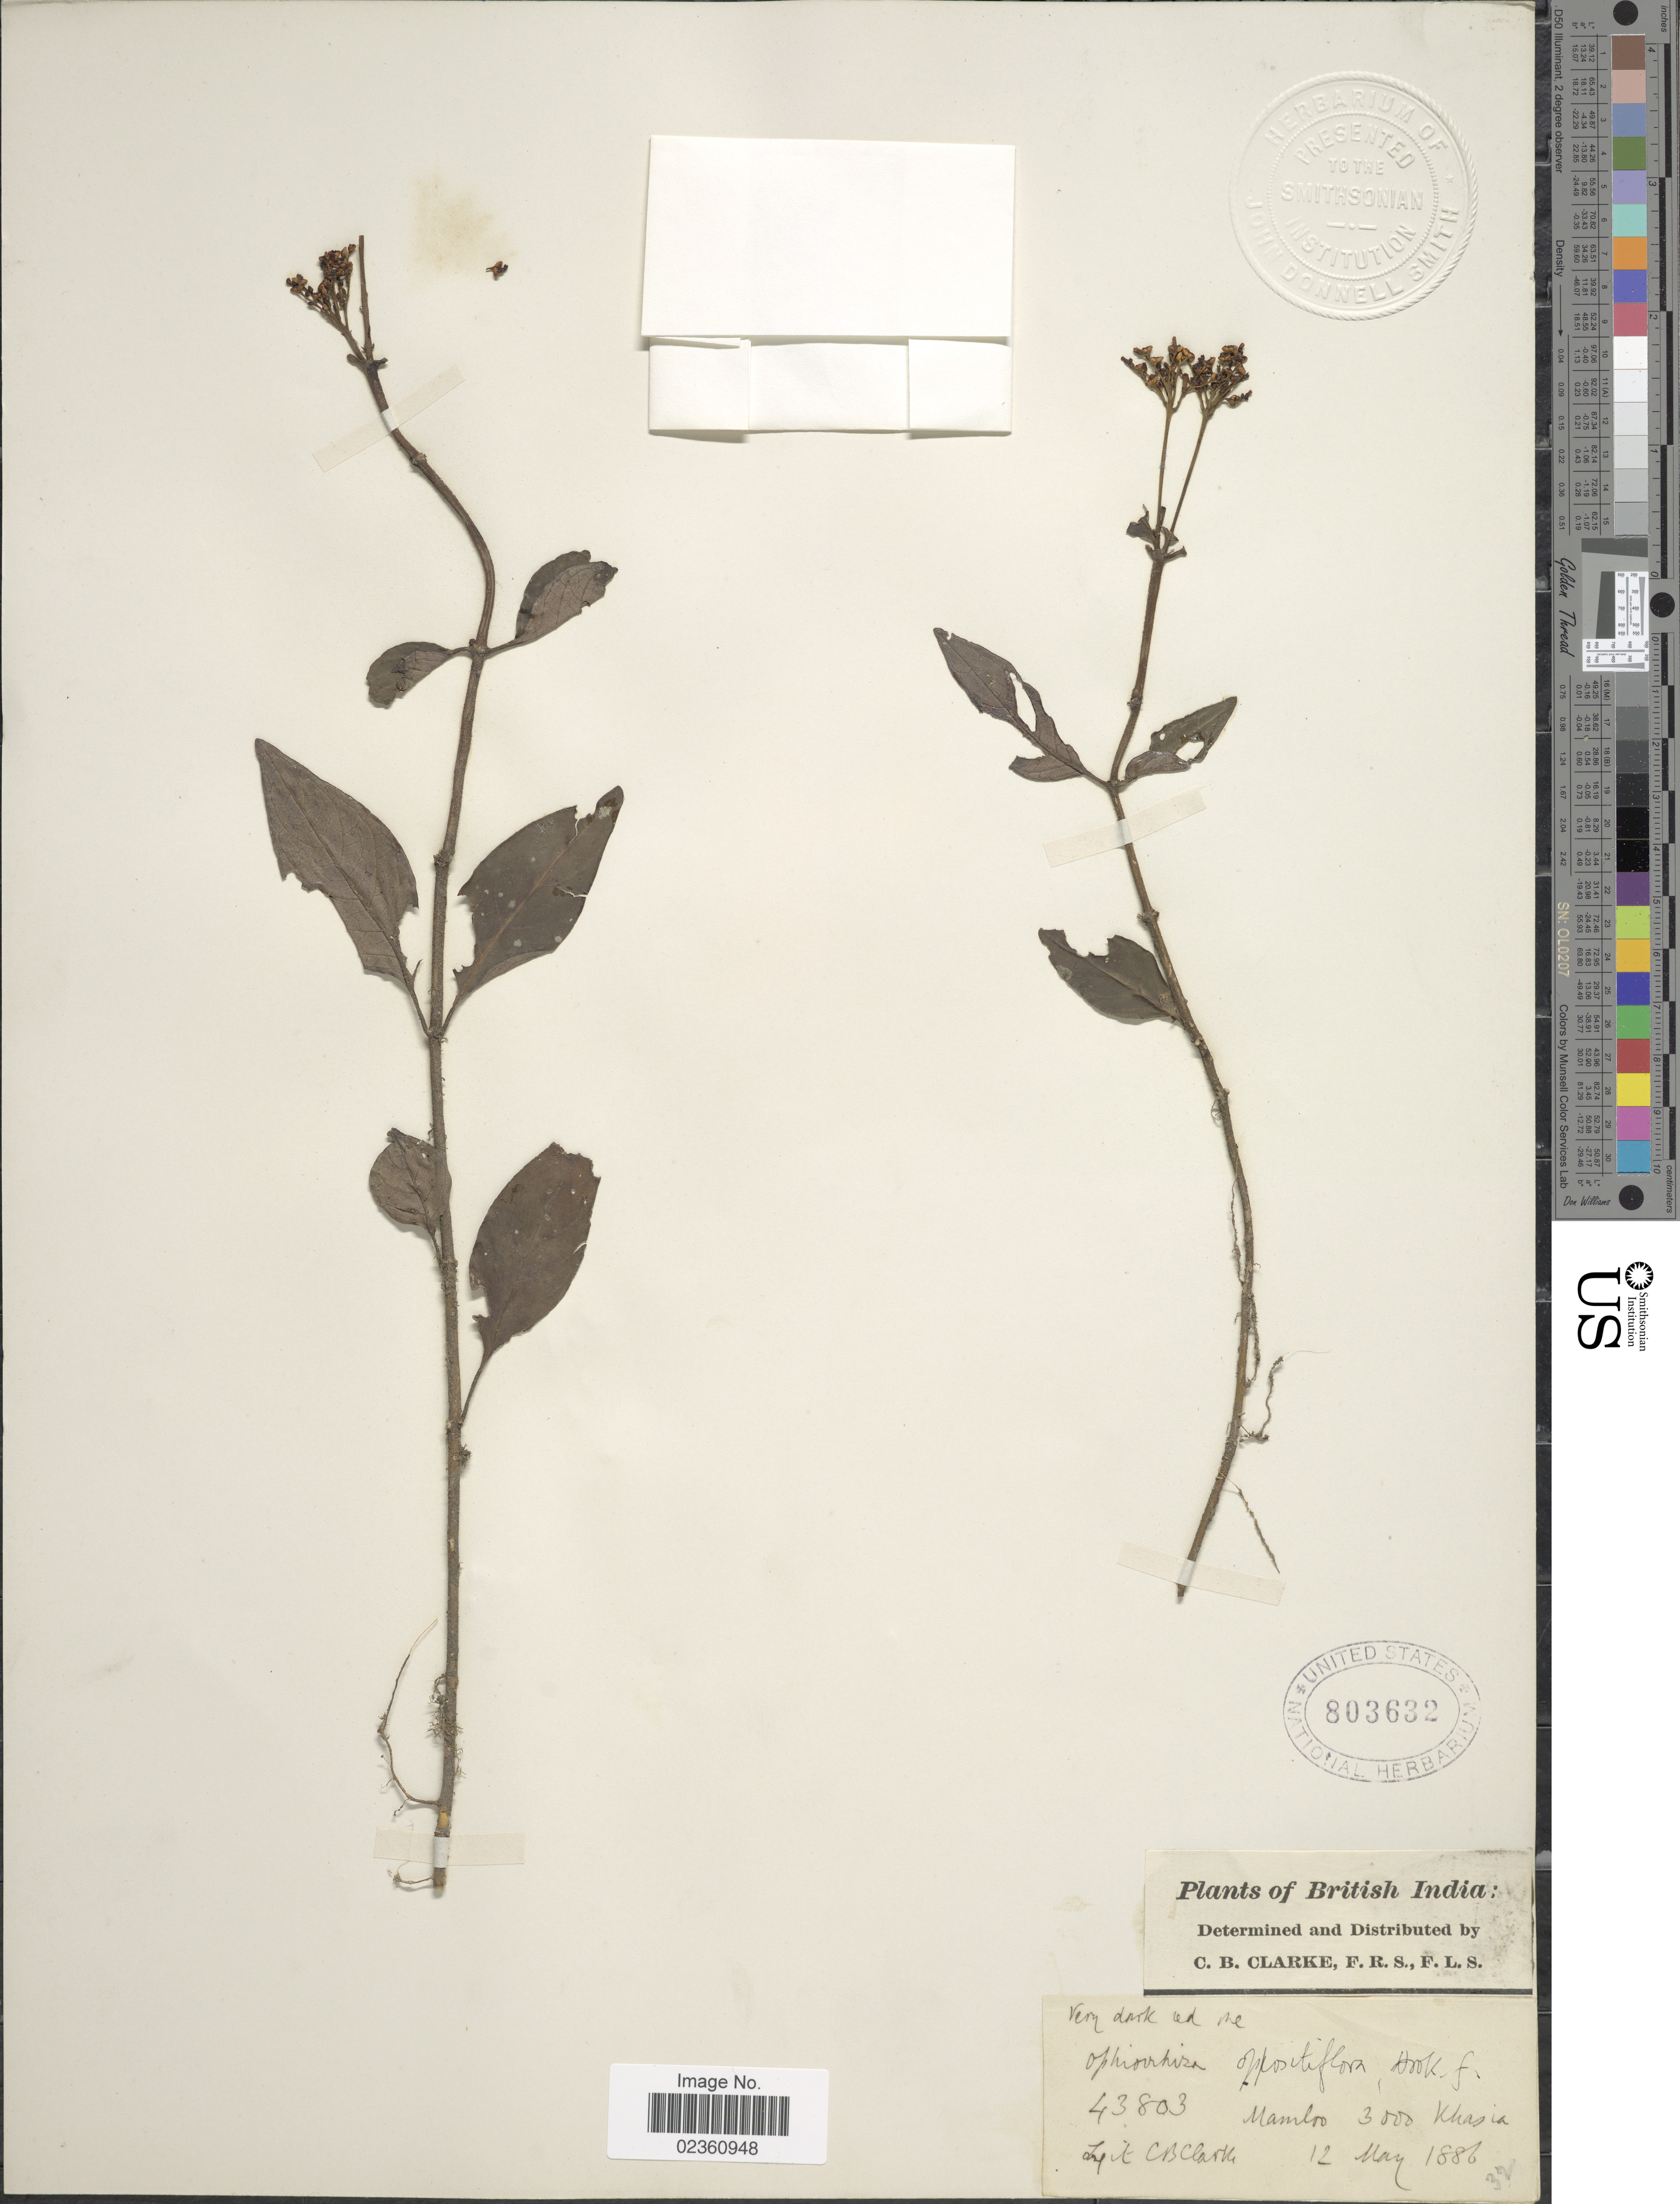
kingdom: Plantae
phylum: Tracheophyta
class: Magnoliopsida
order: Gentianales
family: Rubiaceae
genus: Ophiorrhiza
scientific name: Ophiorrhiza oppositiflora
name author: Hook. f.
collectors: C. B. Clarke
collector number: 43803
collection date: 1886-05-12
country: India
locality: British India, Mamloo, Khasia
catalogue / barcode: US 803632